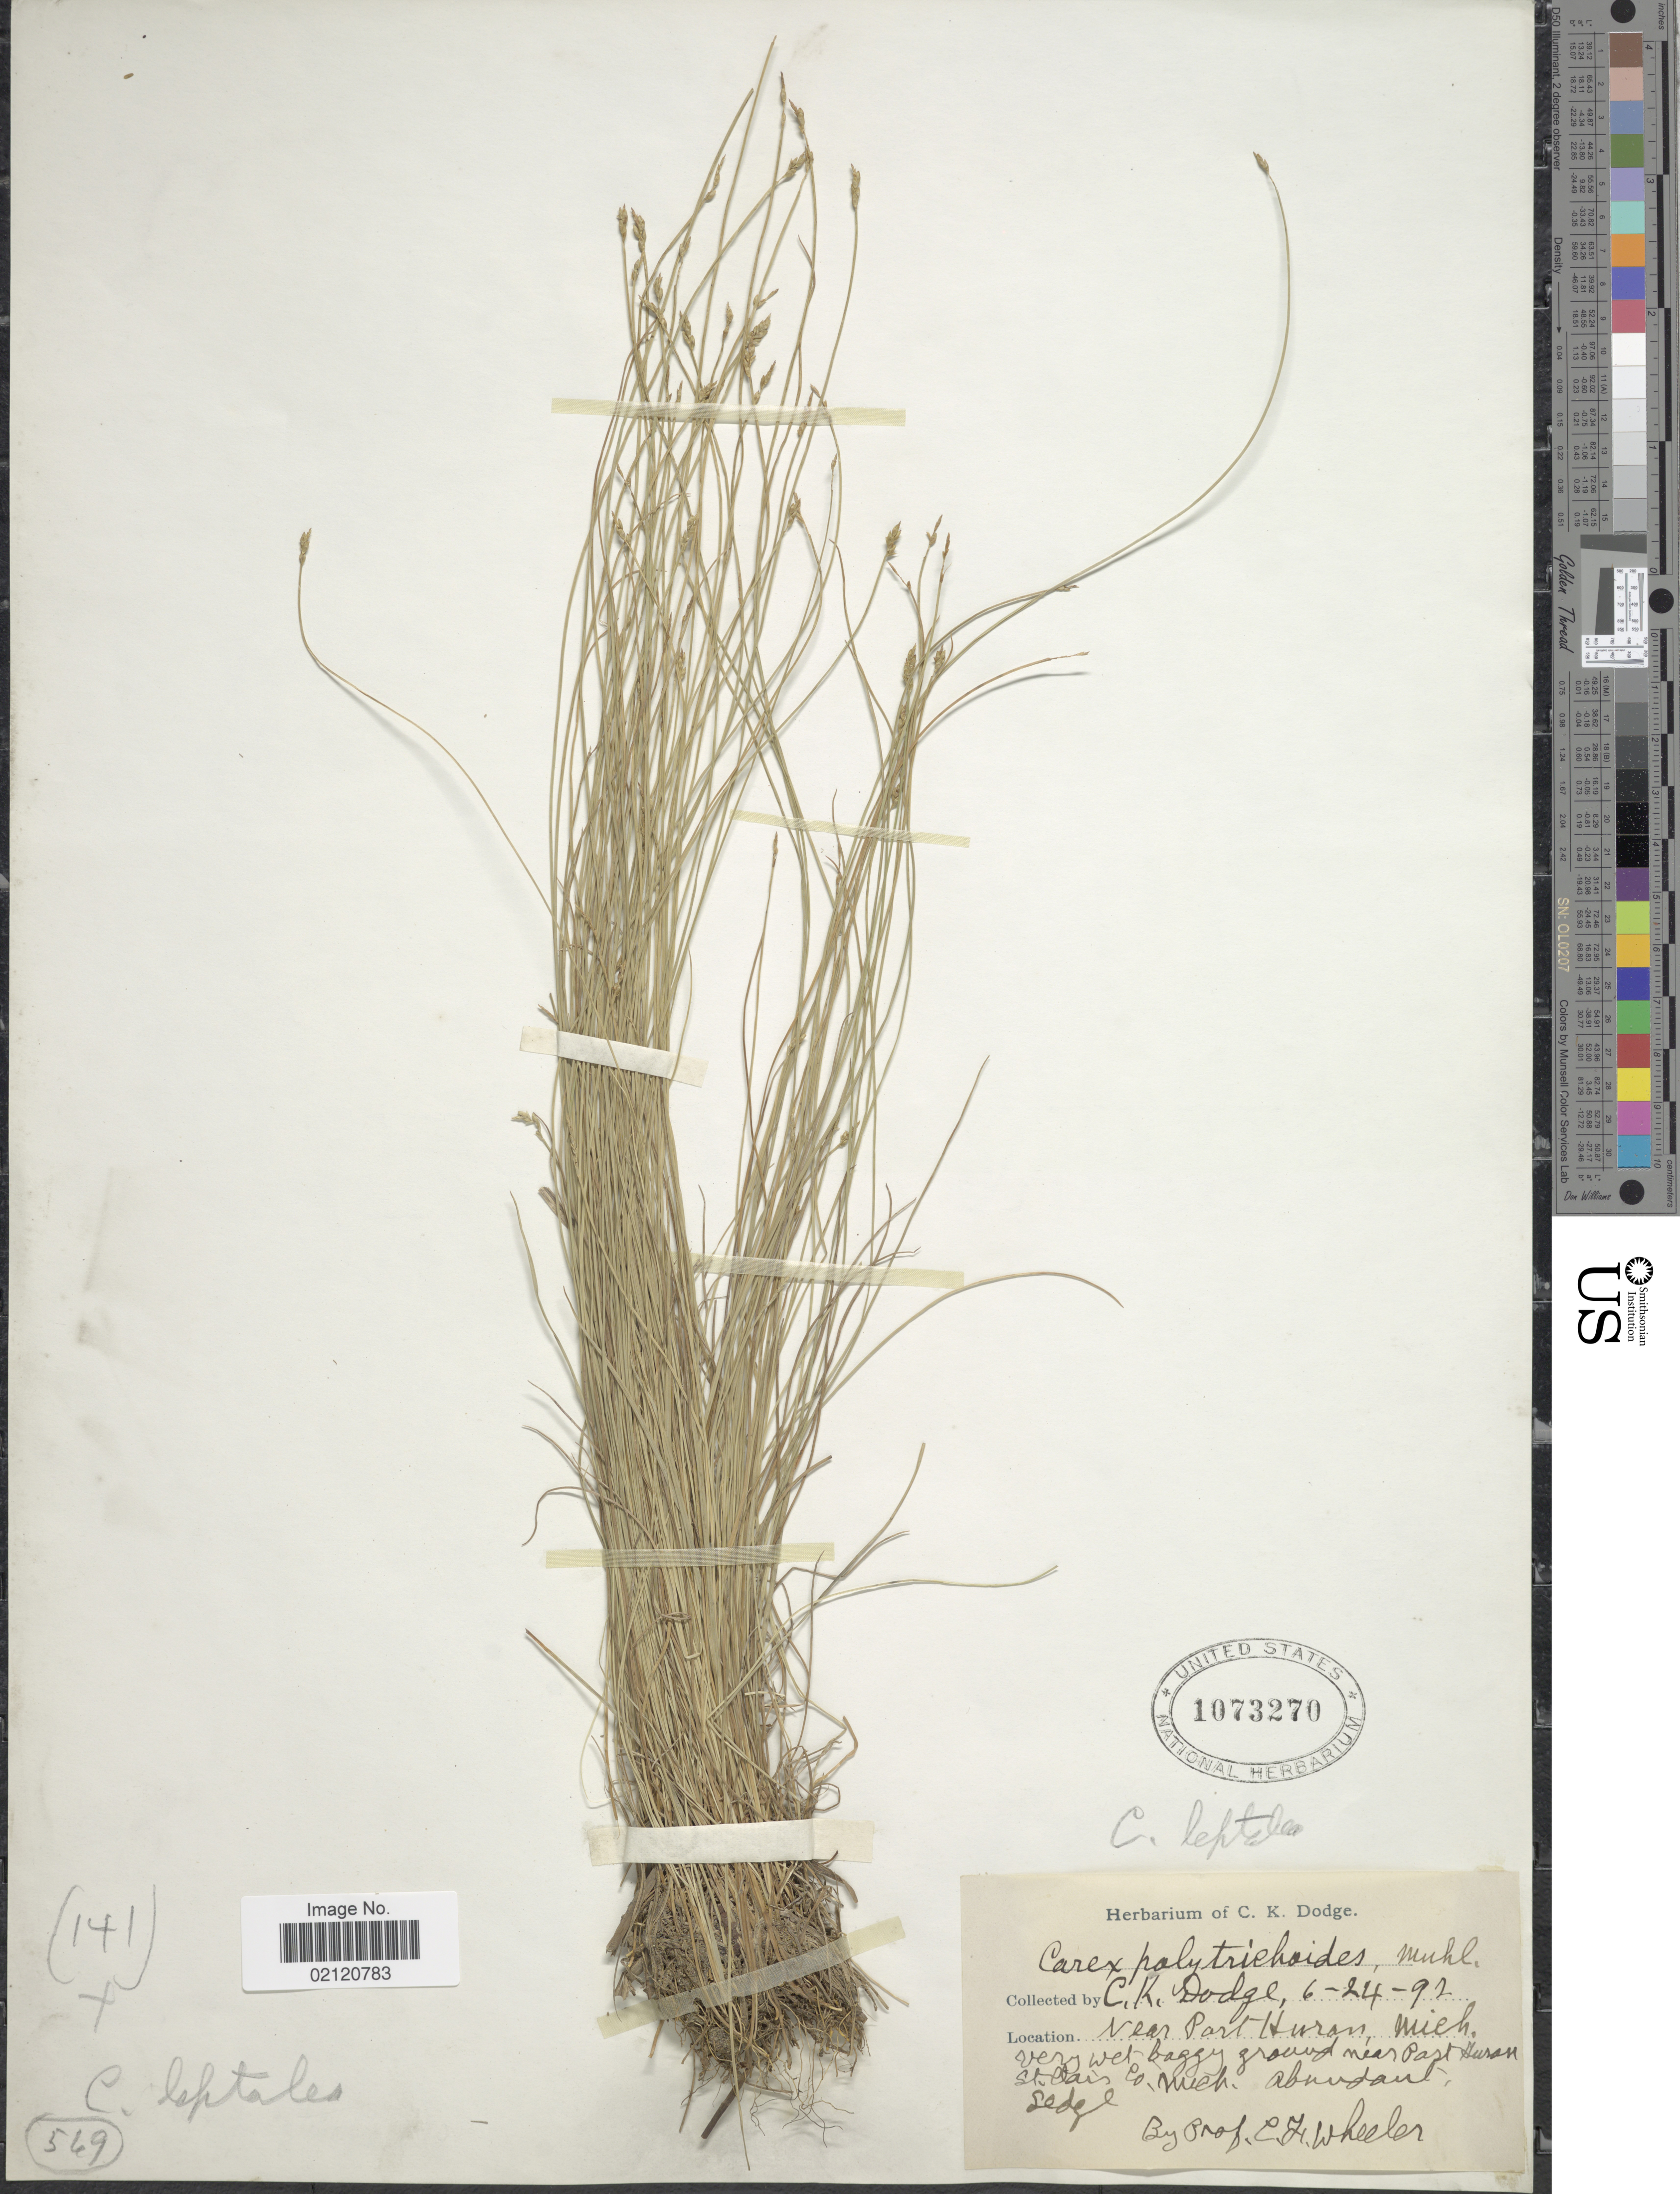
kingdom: Plantae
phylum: Tracheophyta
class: Liliopsida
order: Poales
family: Cyperaceae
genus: Carex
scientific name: Carex leptalea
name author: Wahlenb.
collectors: C. Wheeler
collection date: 1892-06-24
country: United States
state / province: Michigan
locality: Near Part Huron, very wet boggy ground near Port Huron, St. Clair Co.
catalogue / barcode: US 1073270